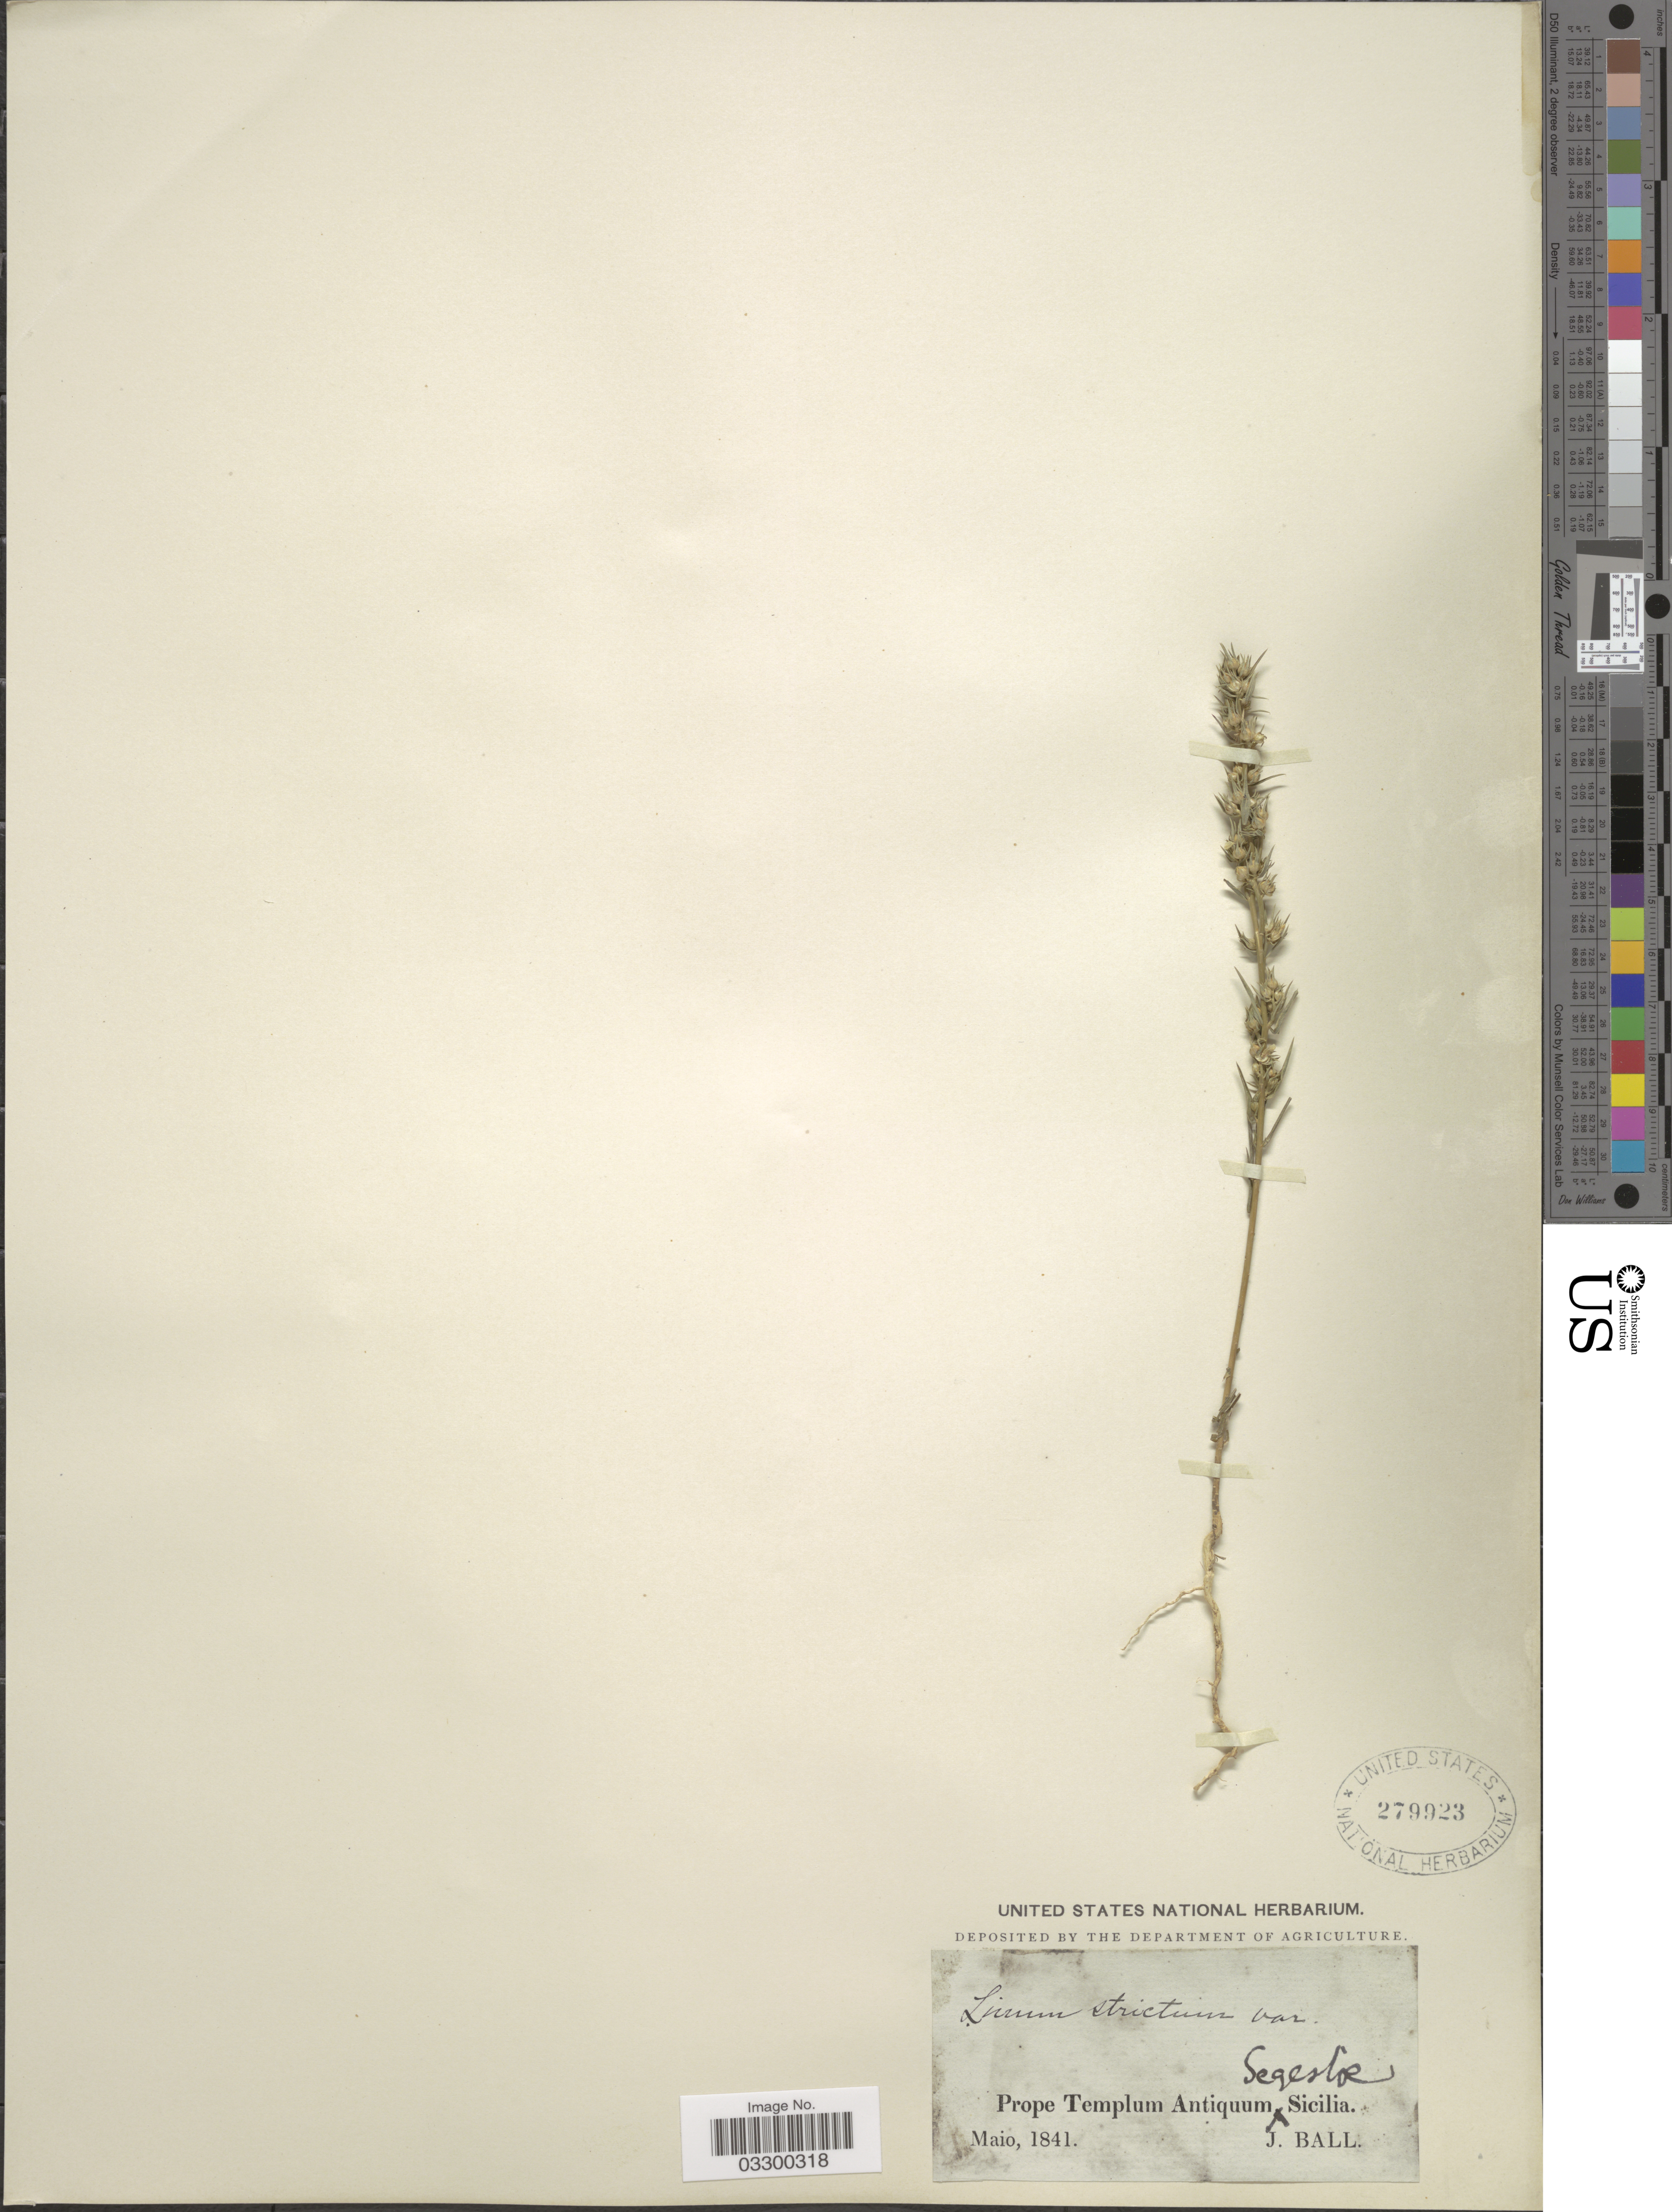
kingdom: Plantae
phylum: Tracheophyta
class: Magnoliopsida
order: Malpighiales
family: Linaceae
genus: Linum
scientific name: Linum strictum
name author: L.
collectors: J. Ball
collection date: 1841-05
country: Italy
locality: Prope Templum Antiquum, Segestae Sicilia.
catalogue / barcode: US 279923